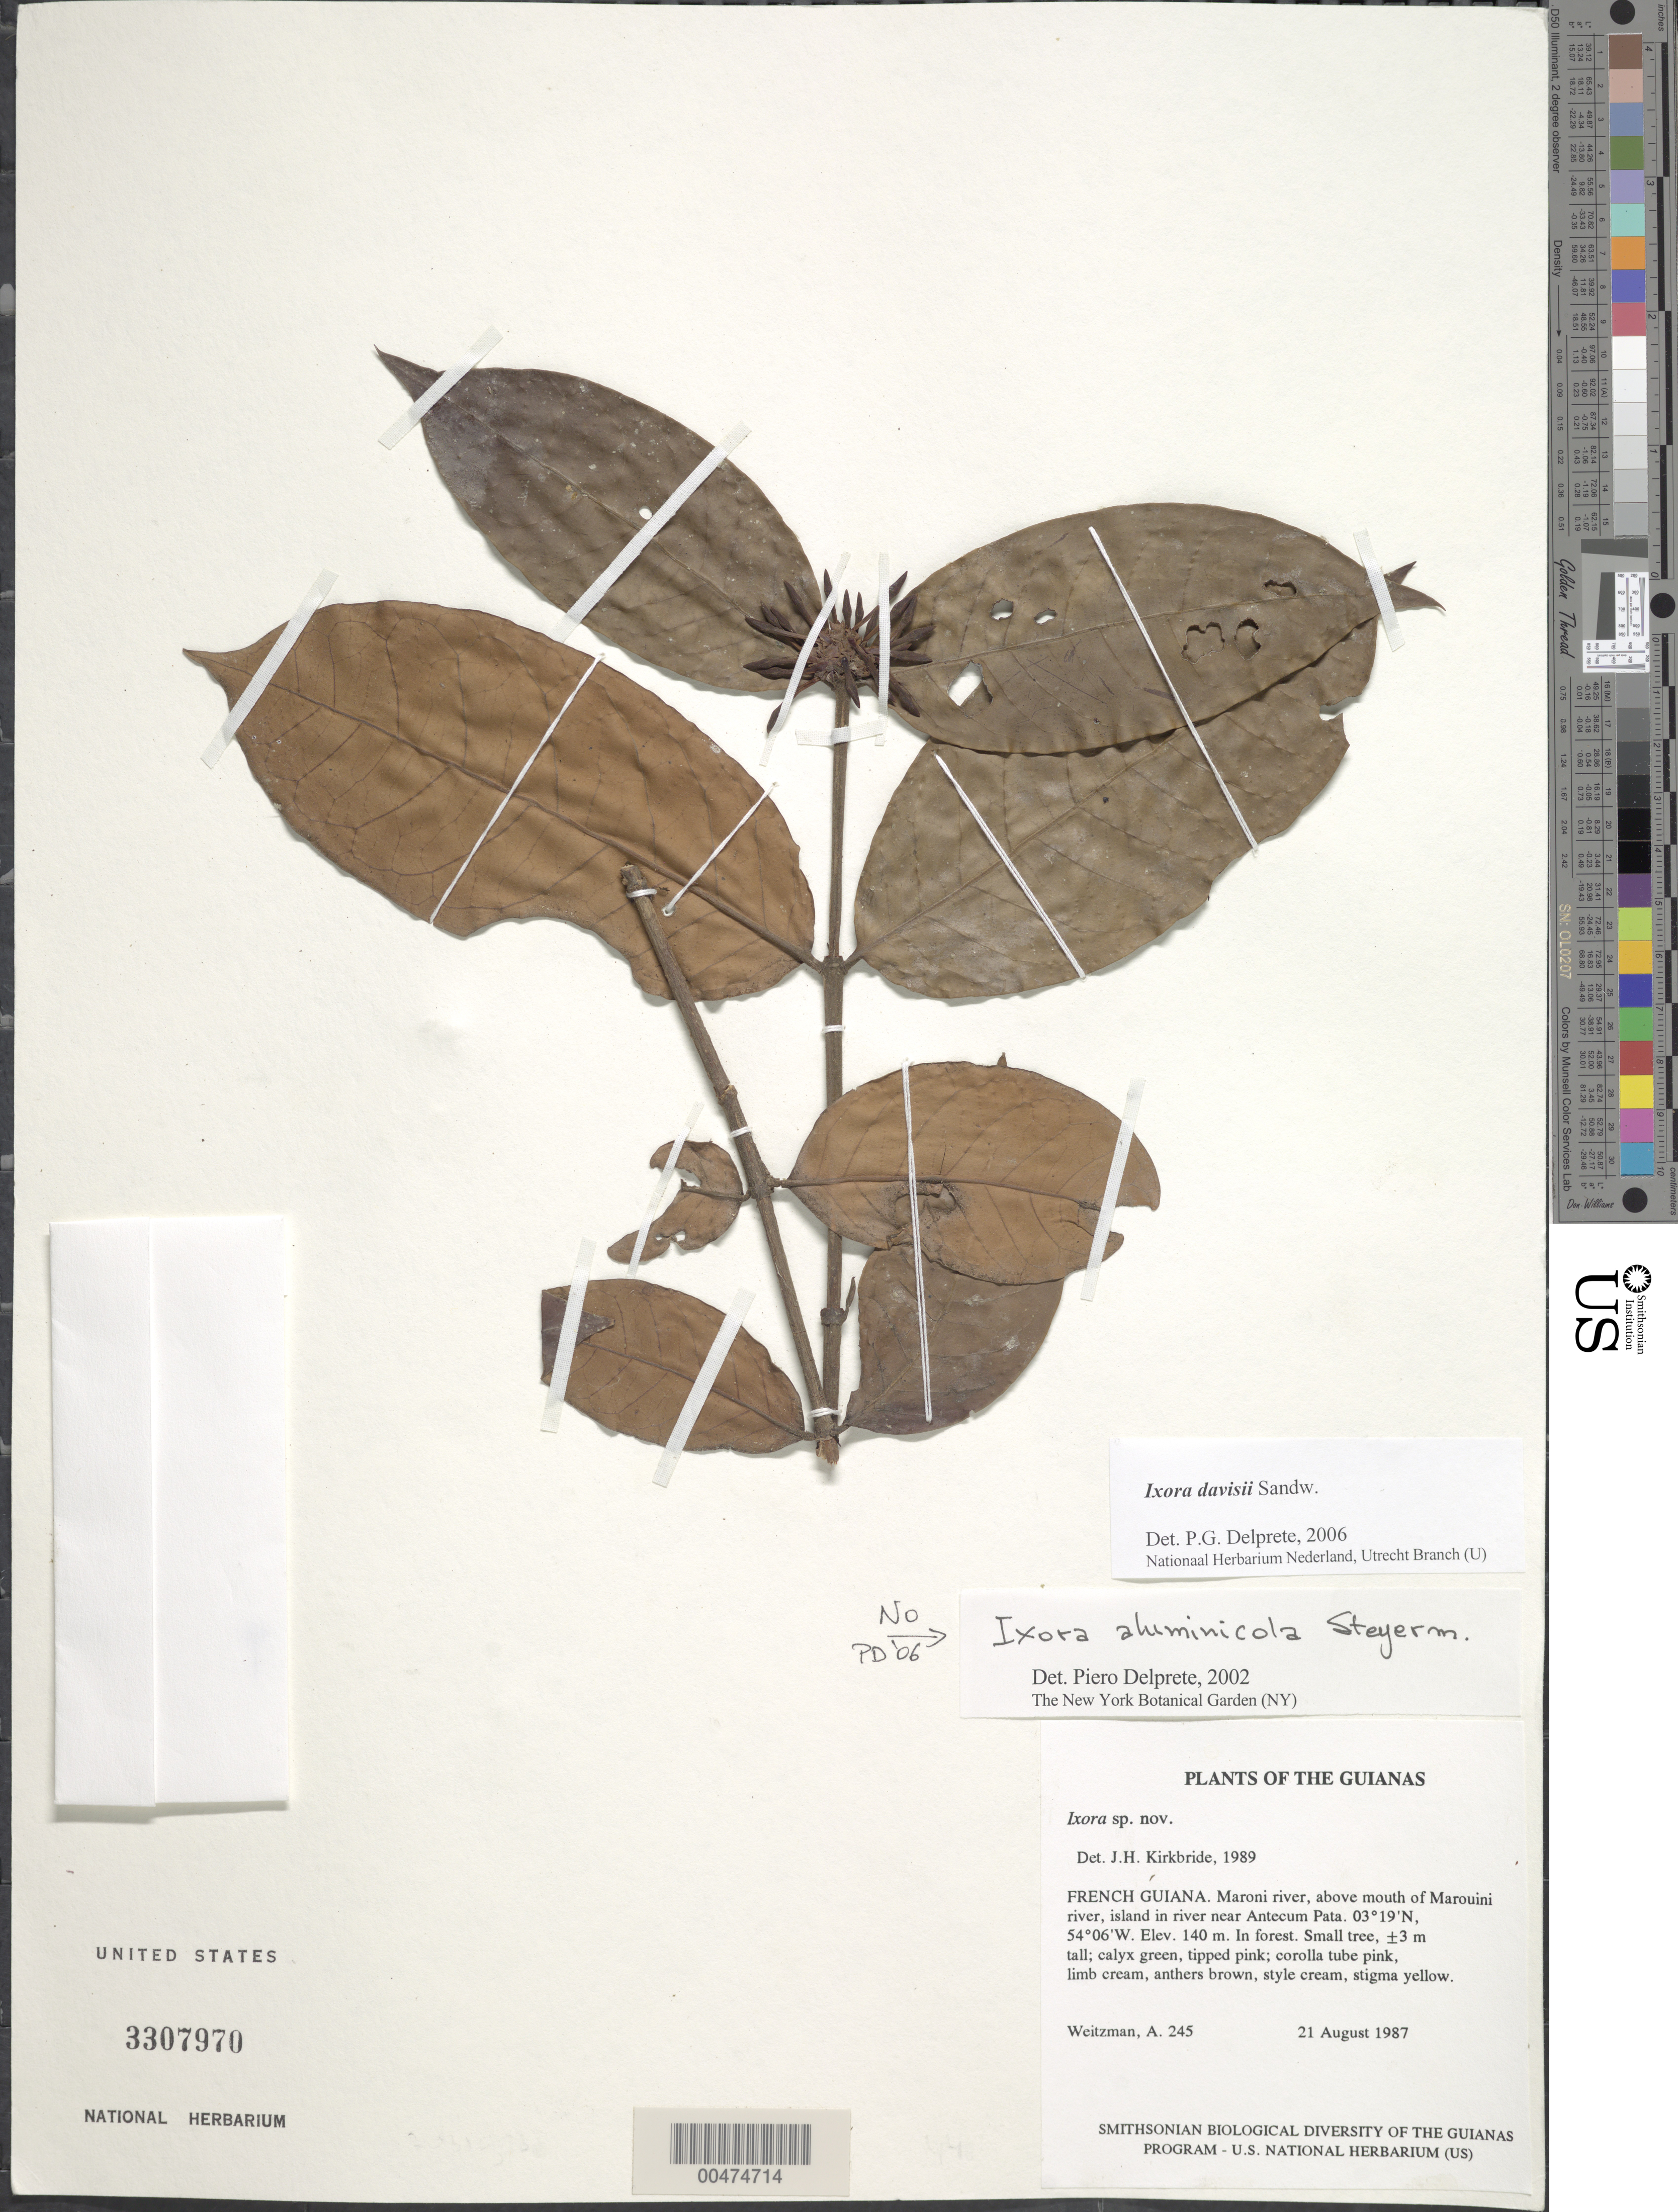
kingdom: Plantae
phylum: Tracheophyta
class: Magnoliopsida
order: Gentianales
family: Rubiaceae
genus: Ixora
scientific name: Ixora davisii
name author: Sandwith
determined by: Delprete, P. G., Herb. de Guyane Cay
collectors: A. L. Weitzman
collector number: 245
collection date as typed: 21 August 1987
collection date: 1987-08-21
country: French Guiana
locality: Maroni river, above mouth of Marouini river, island in river near Antecum Pata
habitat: In forest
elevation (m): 140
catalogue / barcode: US 3307970